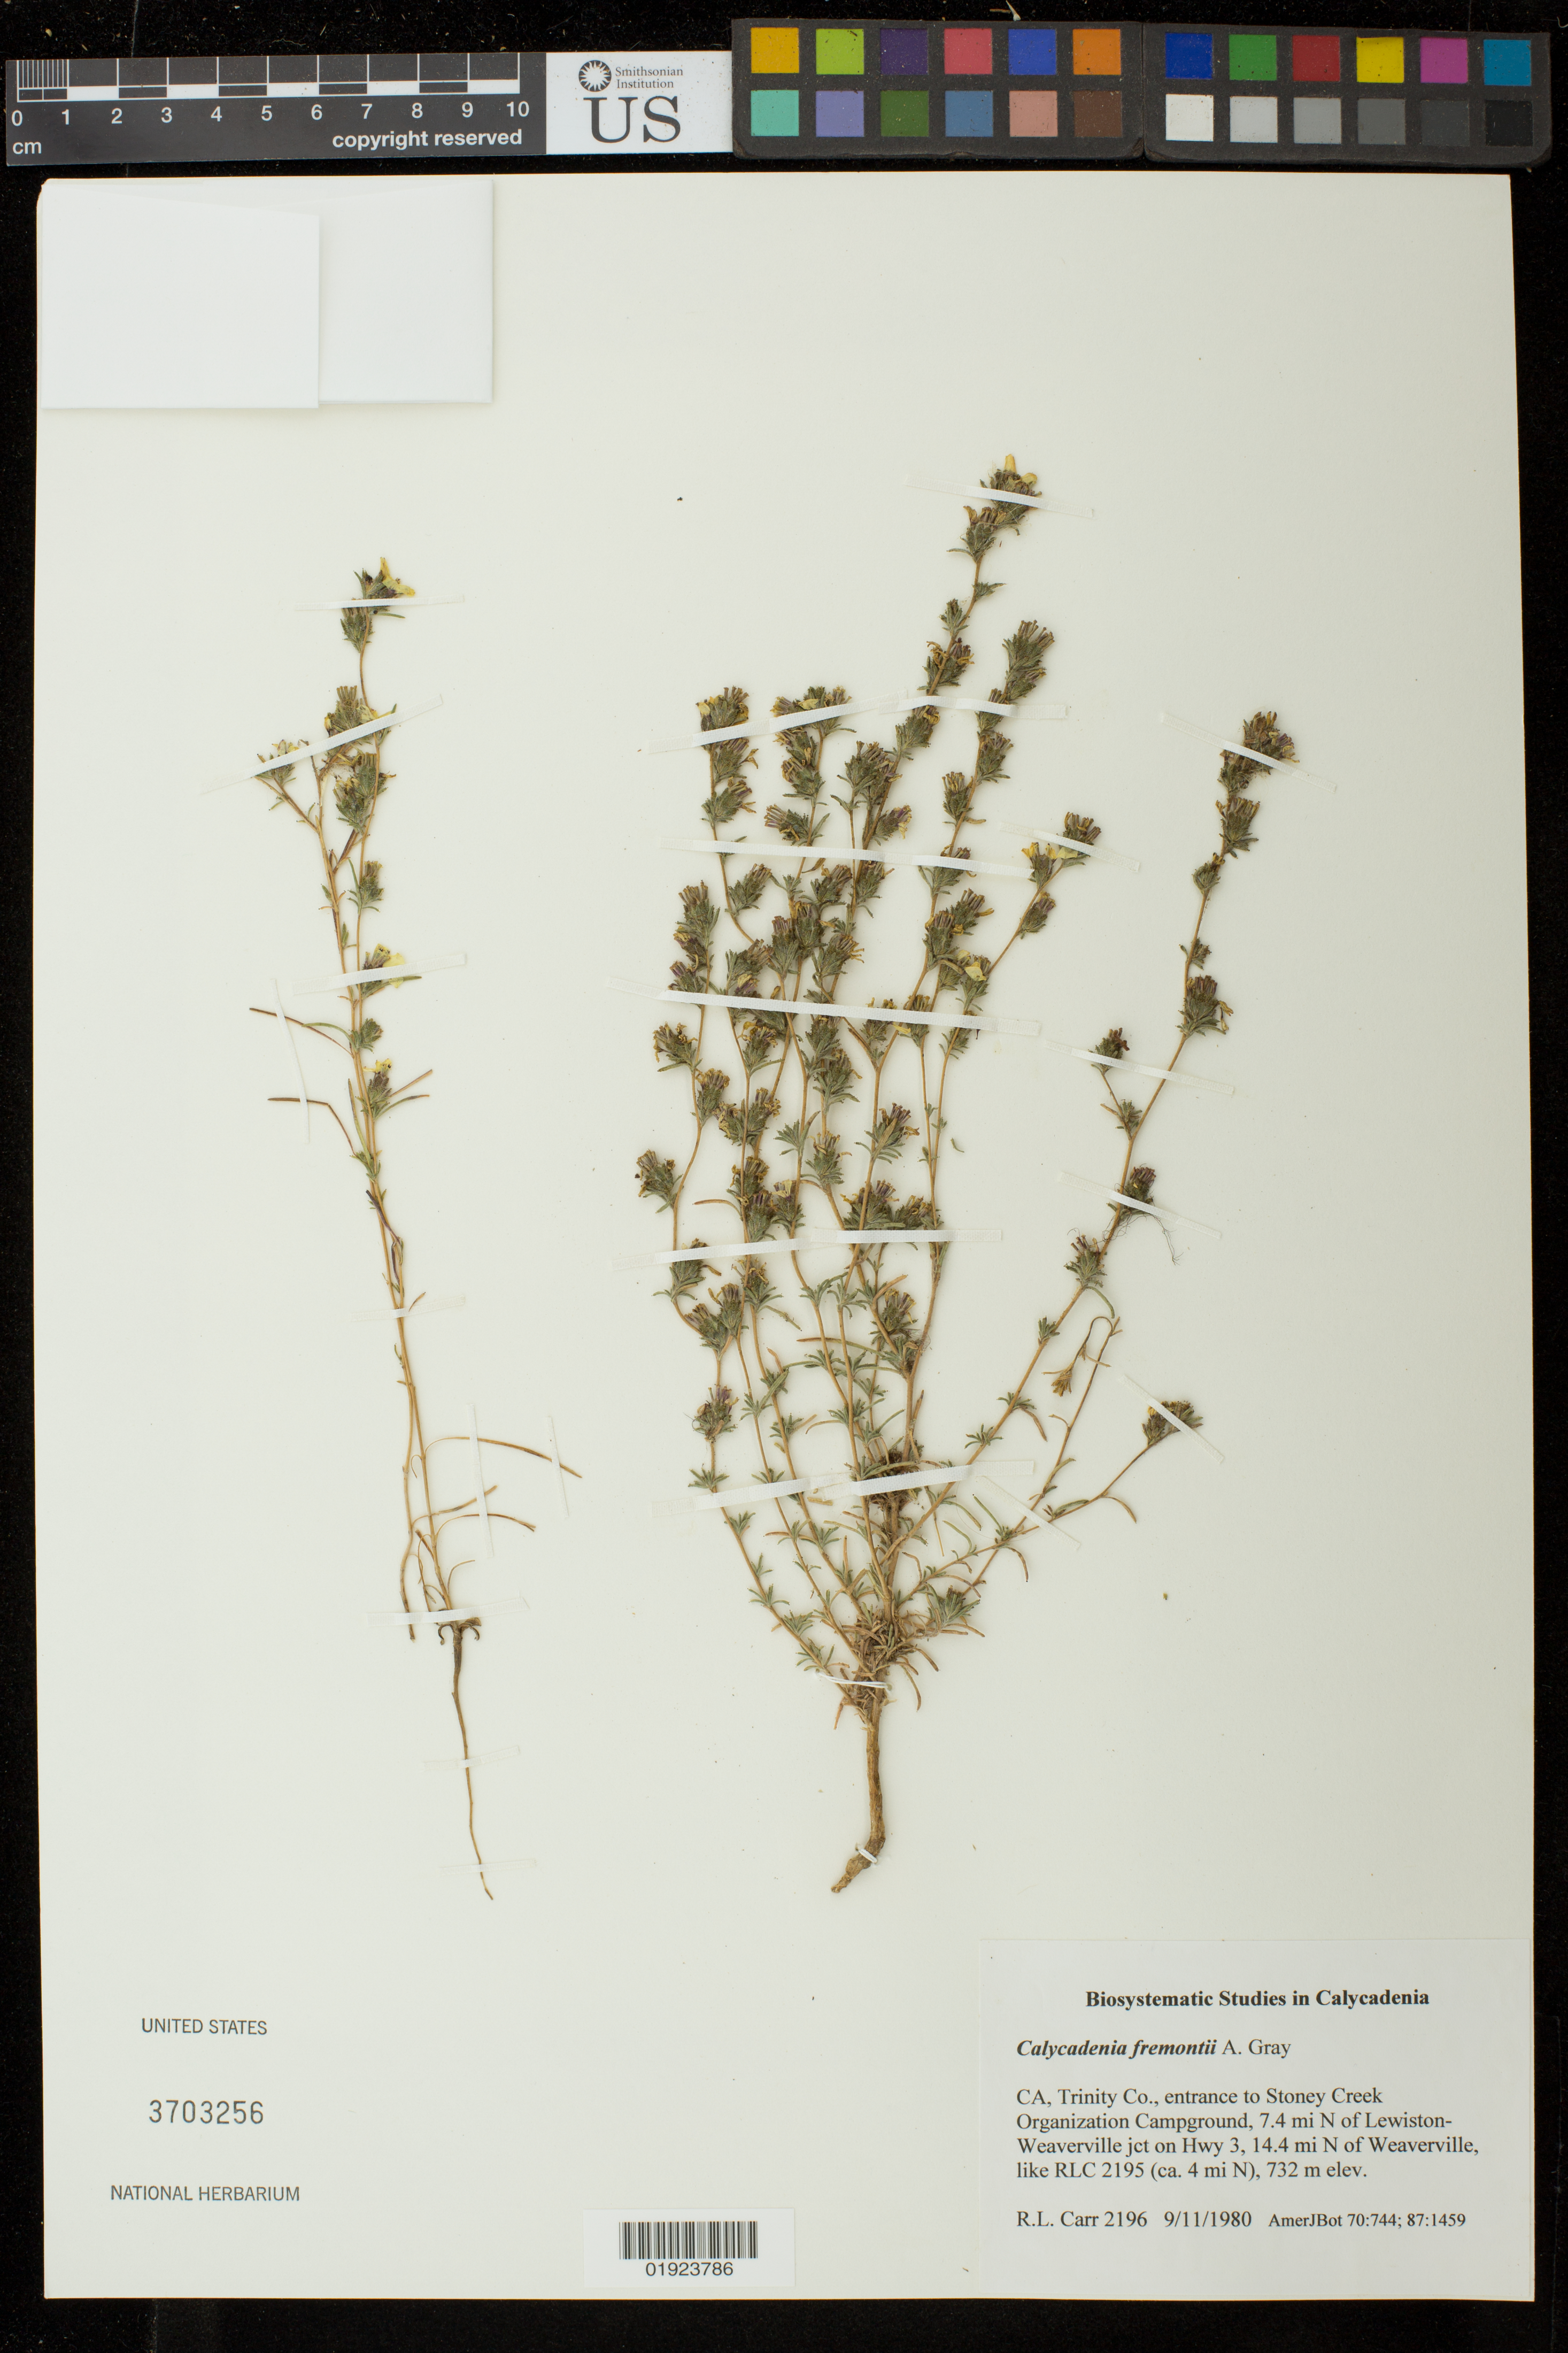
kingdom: Plantae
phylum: Tracheophyta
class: Magnoliopsida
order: Asterales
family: Asteraceae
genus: Calycadenia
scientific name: Calycadenia fremontii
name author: A. Gray in Emory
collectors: R. Carr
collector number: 2196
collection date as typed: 9/11/1980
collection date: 1980-09-11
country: United States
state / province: California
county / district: Trinity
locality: entrance to Stoney Creek Organization Campground, 7.4 mi N of Weaverville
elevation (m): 732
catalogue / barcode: US 3703256